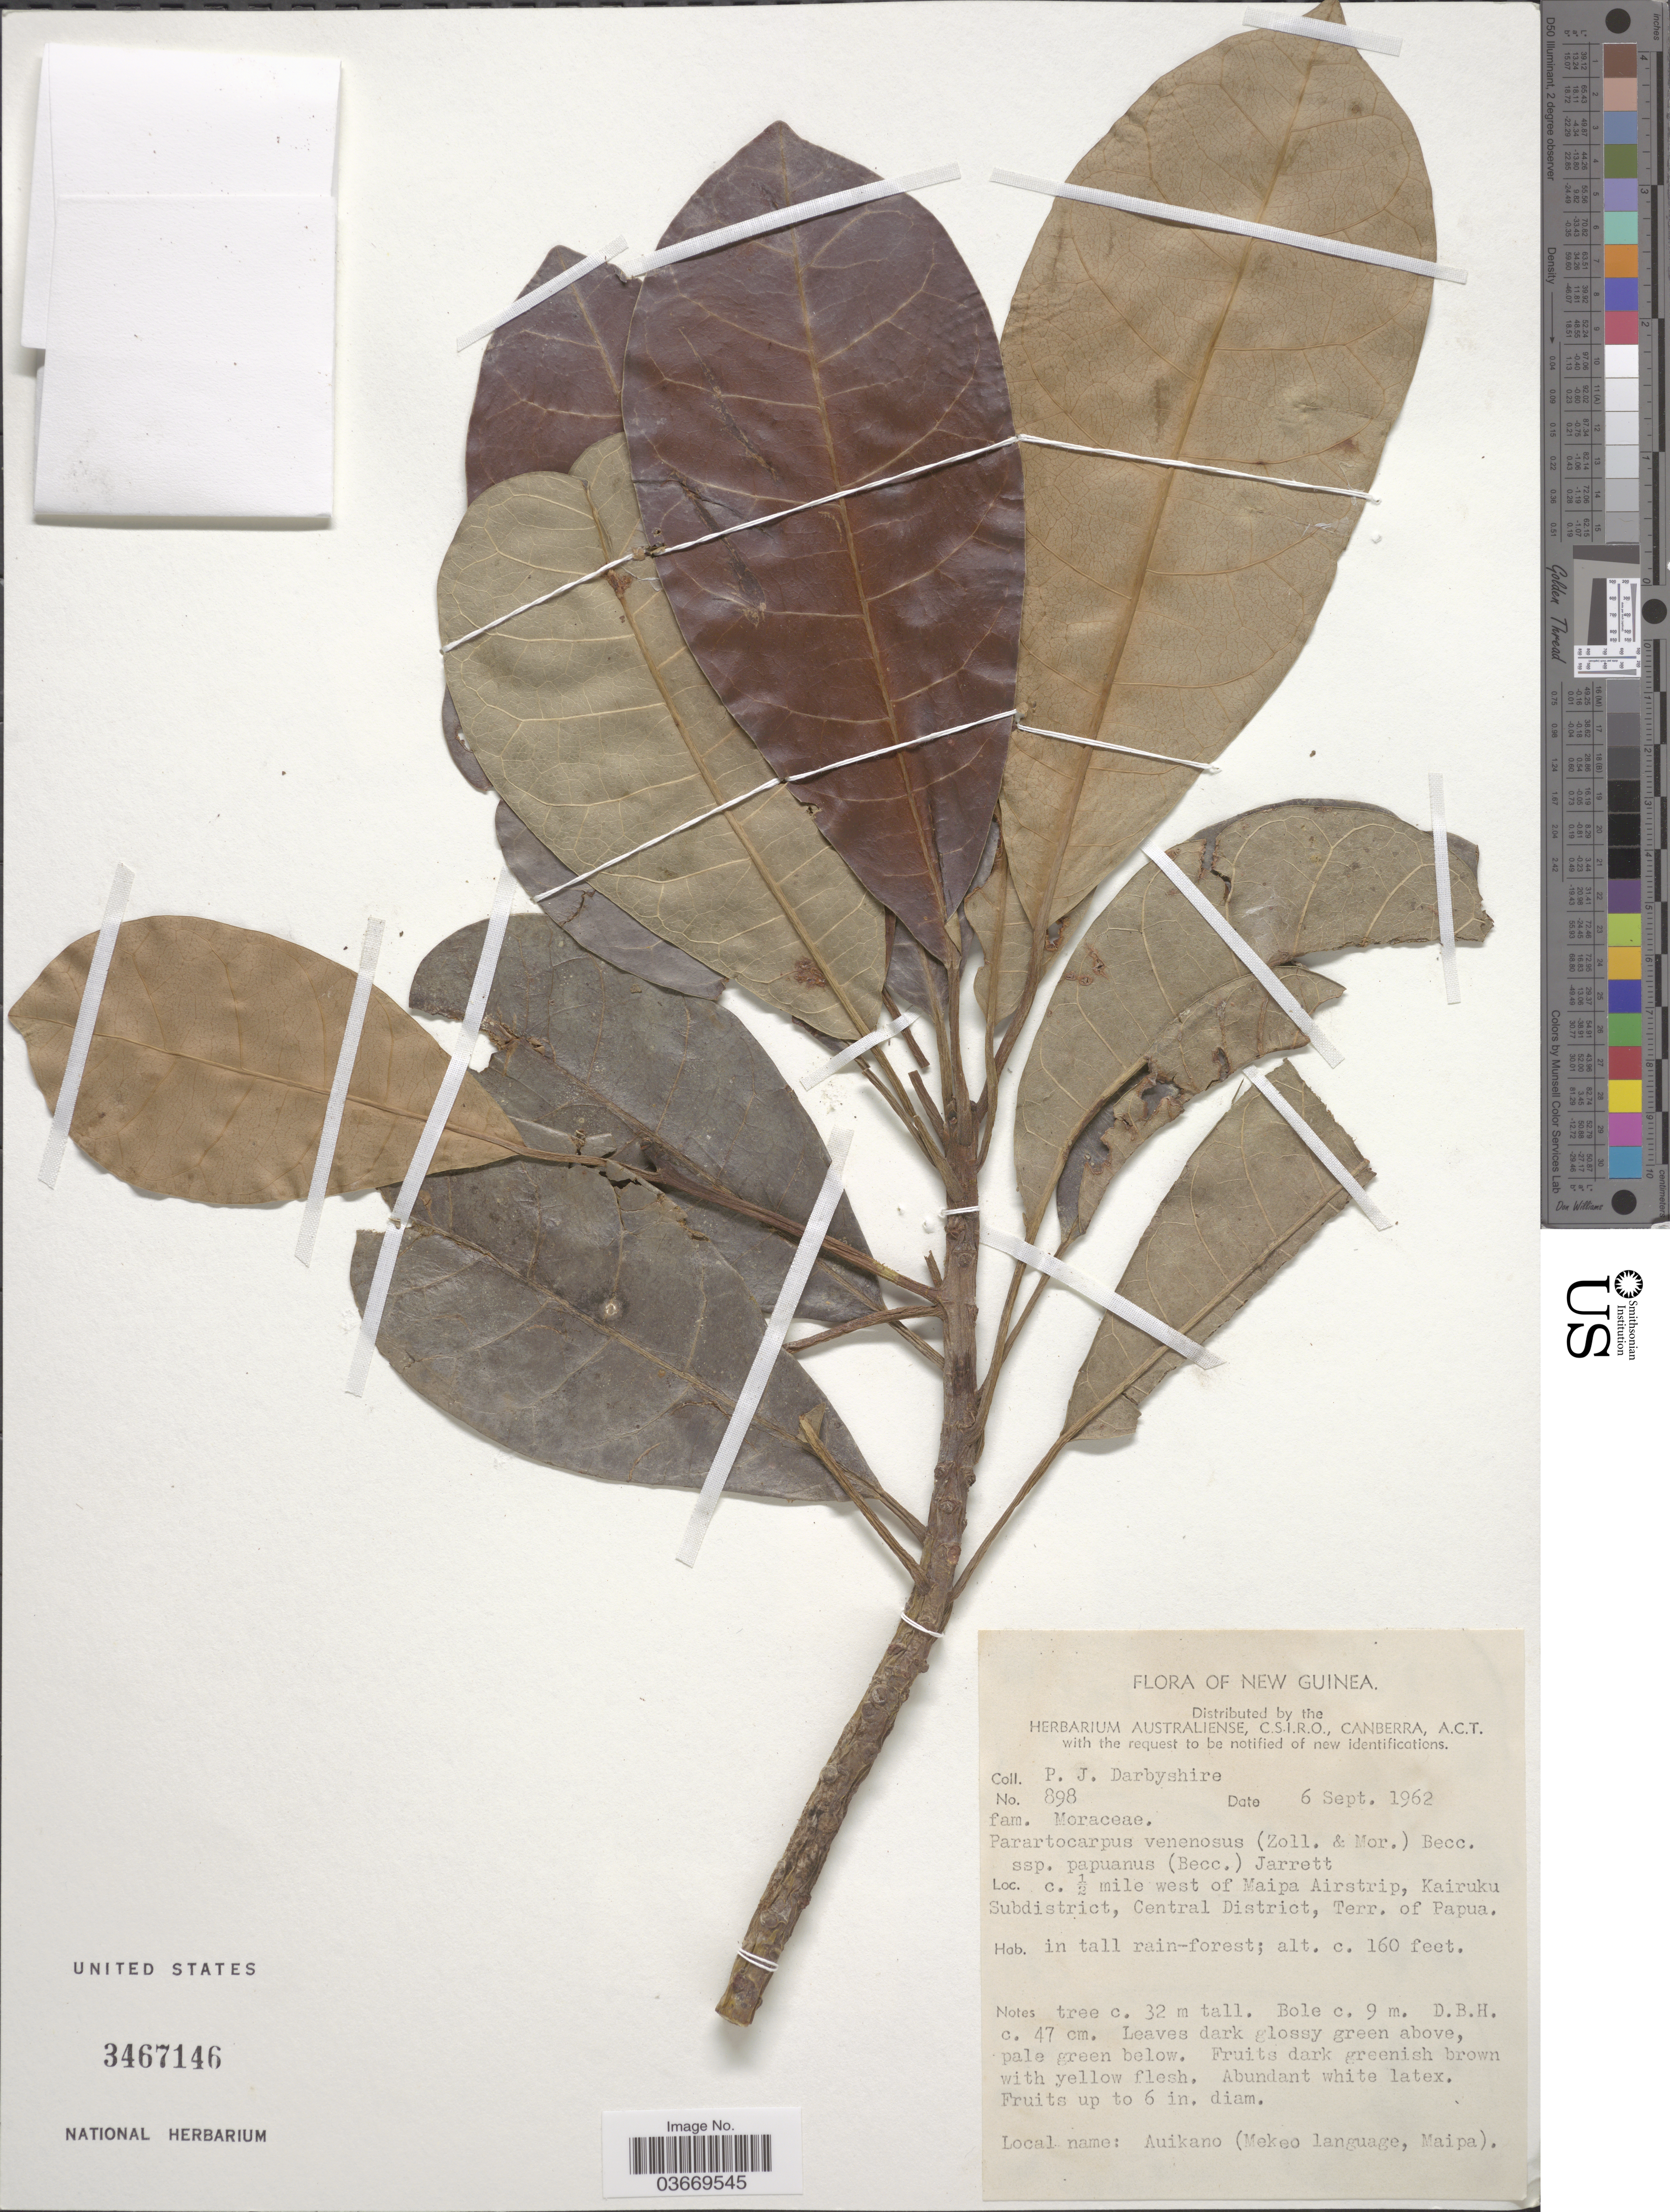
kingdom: Plantae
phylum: Tracheophyta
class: Magnoliopsida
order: Rosales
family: Moraceae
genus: Parartocarpus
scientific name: Parartocarpus venenosus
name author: (Zoll. & Moritzi) Becc.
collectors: P. Darbyshire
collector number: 898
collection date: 1962-09-06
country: Papua New Guinea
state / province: Central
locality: New Guinea. C. ½ mile west of Maipa Airstrip, Kairuku Subdistrict, Central District, Terr. of Papua.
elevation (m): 49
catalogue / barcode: US 3467146